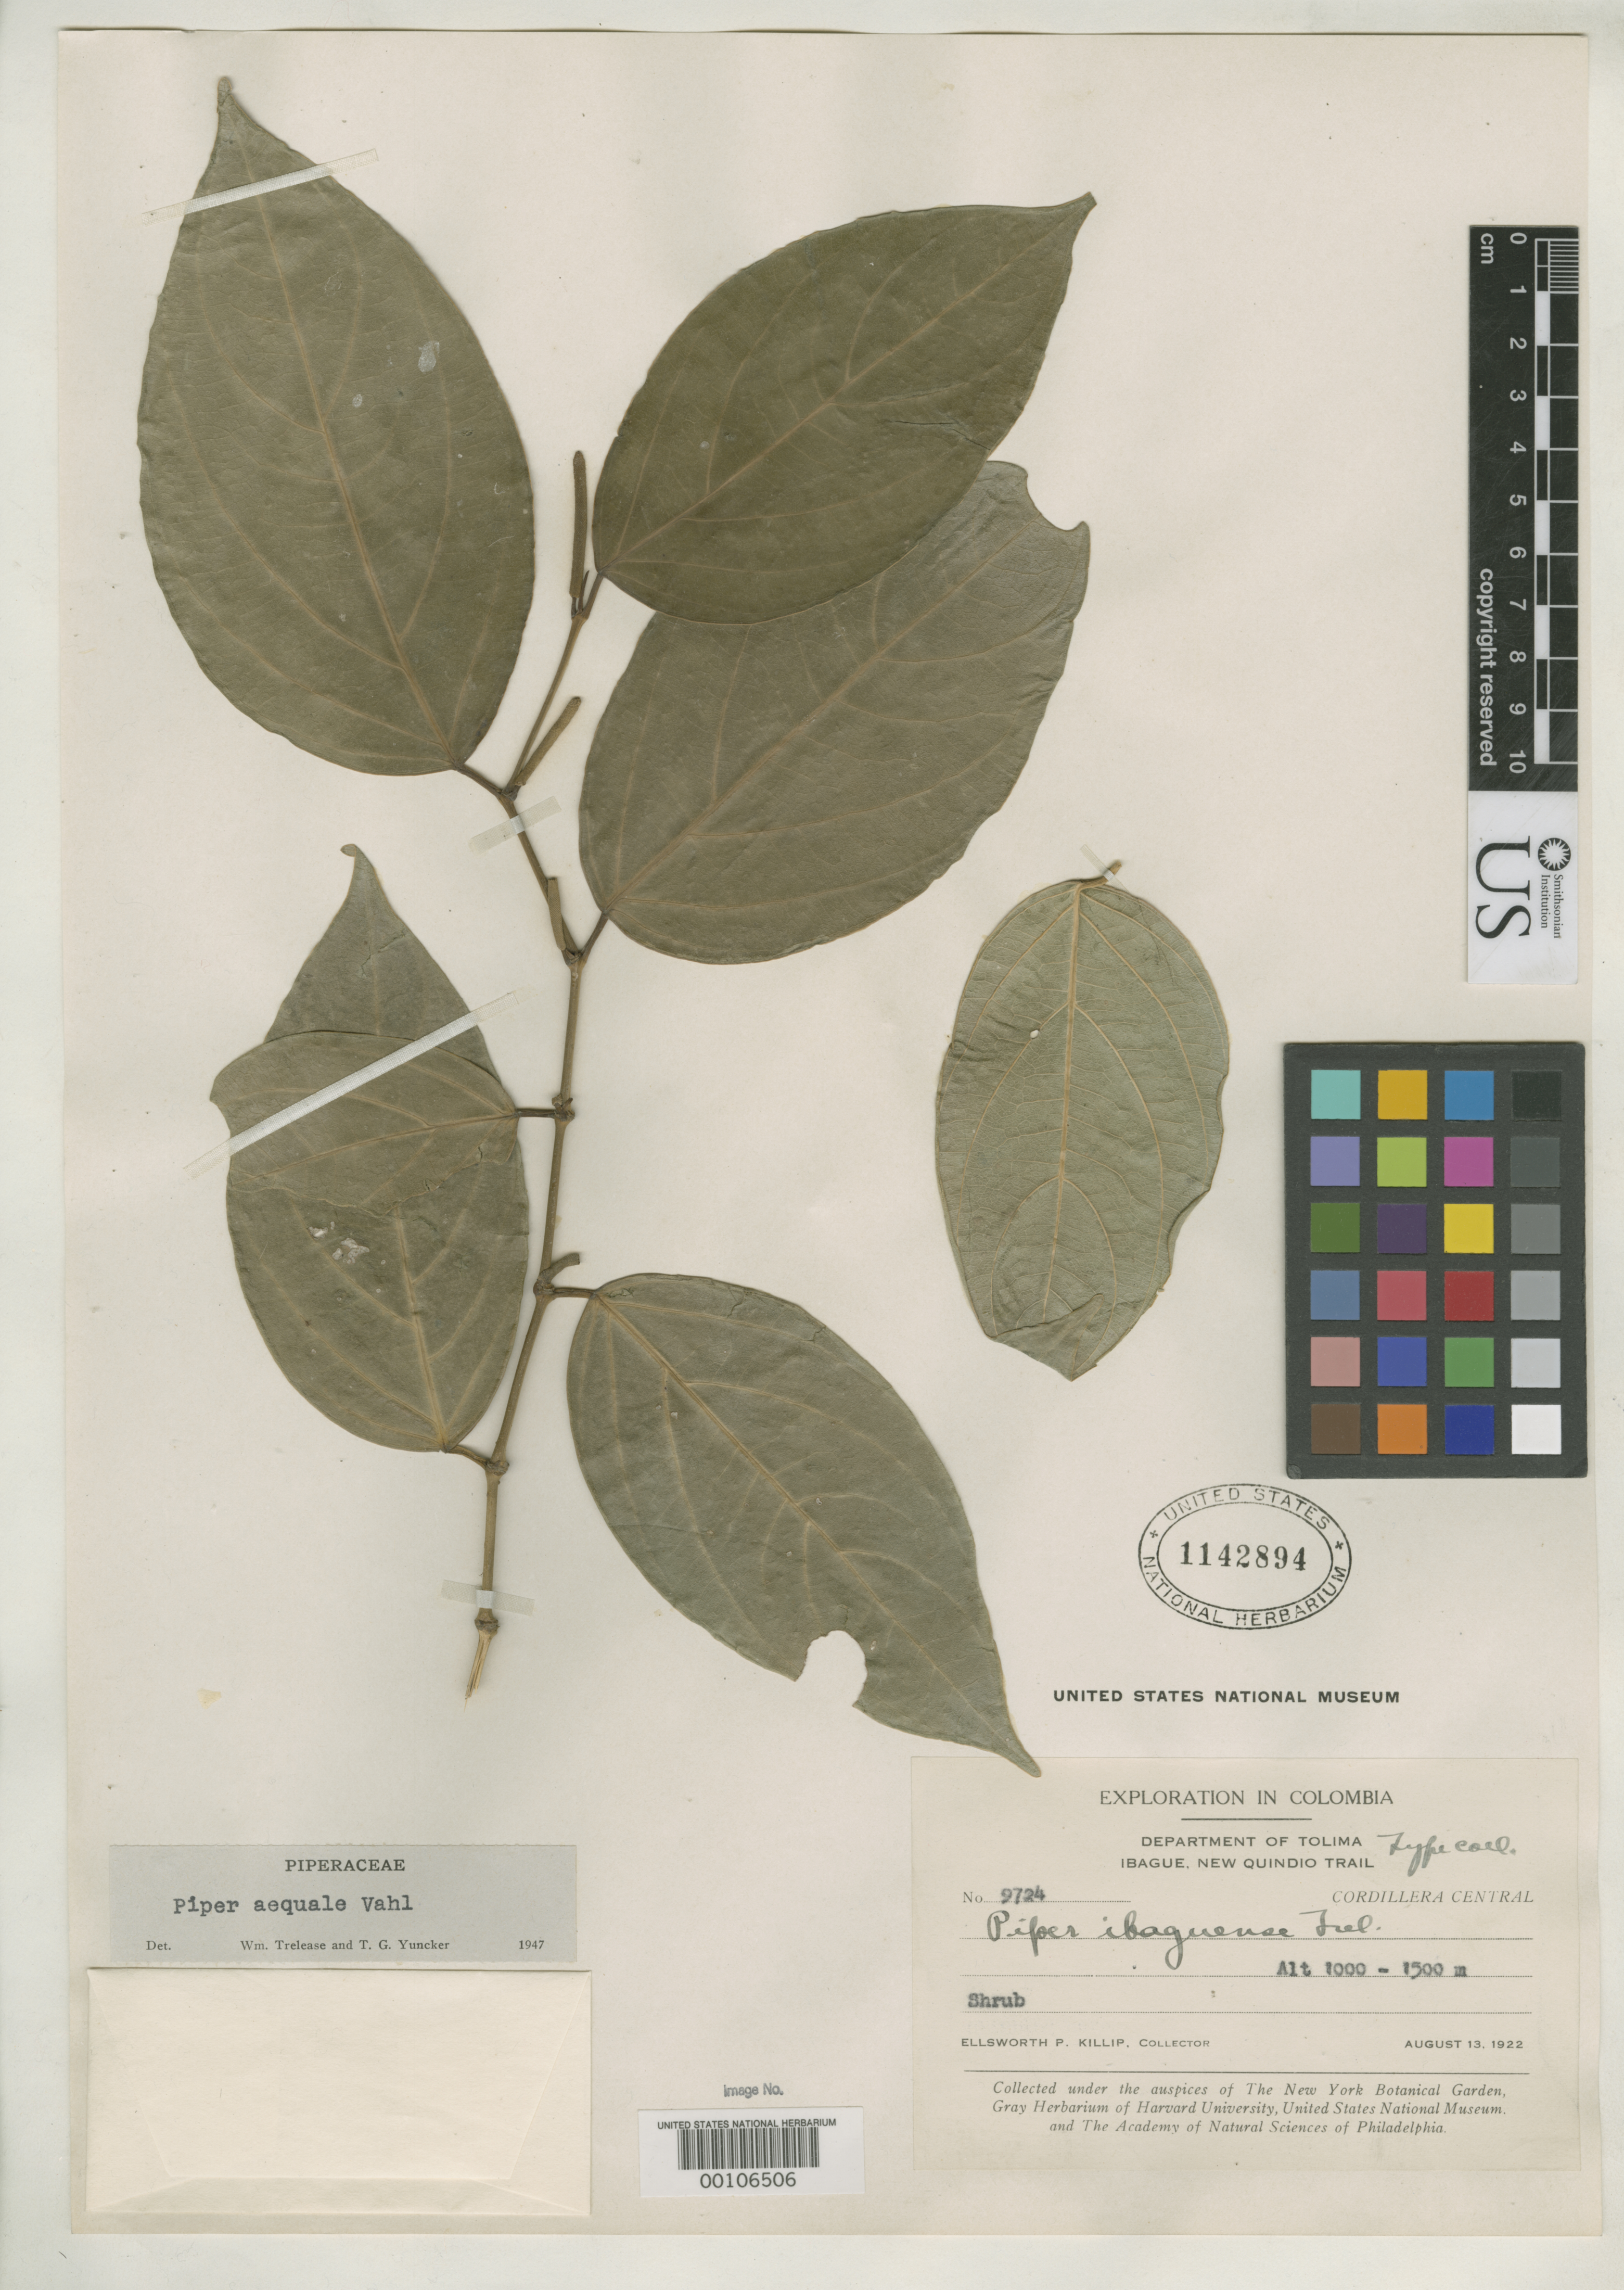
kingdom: Plantae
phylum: Tracheophyta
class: Magnoliopsida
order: Piperales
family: Piperaceae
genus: Piper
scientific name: Piper ibaguense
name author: Trel.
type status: Isolectotype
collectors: E. P. Killip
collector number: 9724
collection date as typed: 13 Aug 1922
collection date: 1922-08-13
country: Colombia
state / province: Tolima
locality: Ibague.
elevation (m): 1000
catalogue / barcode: US 1142894